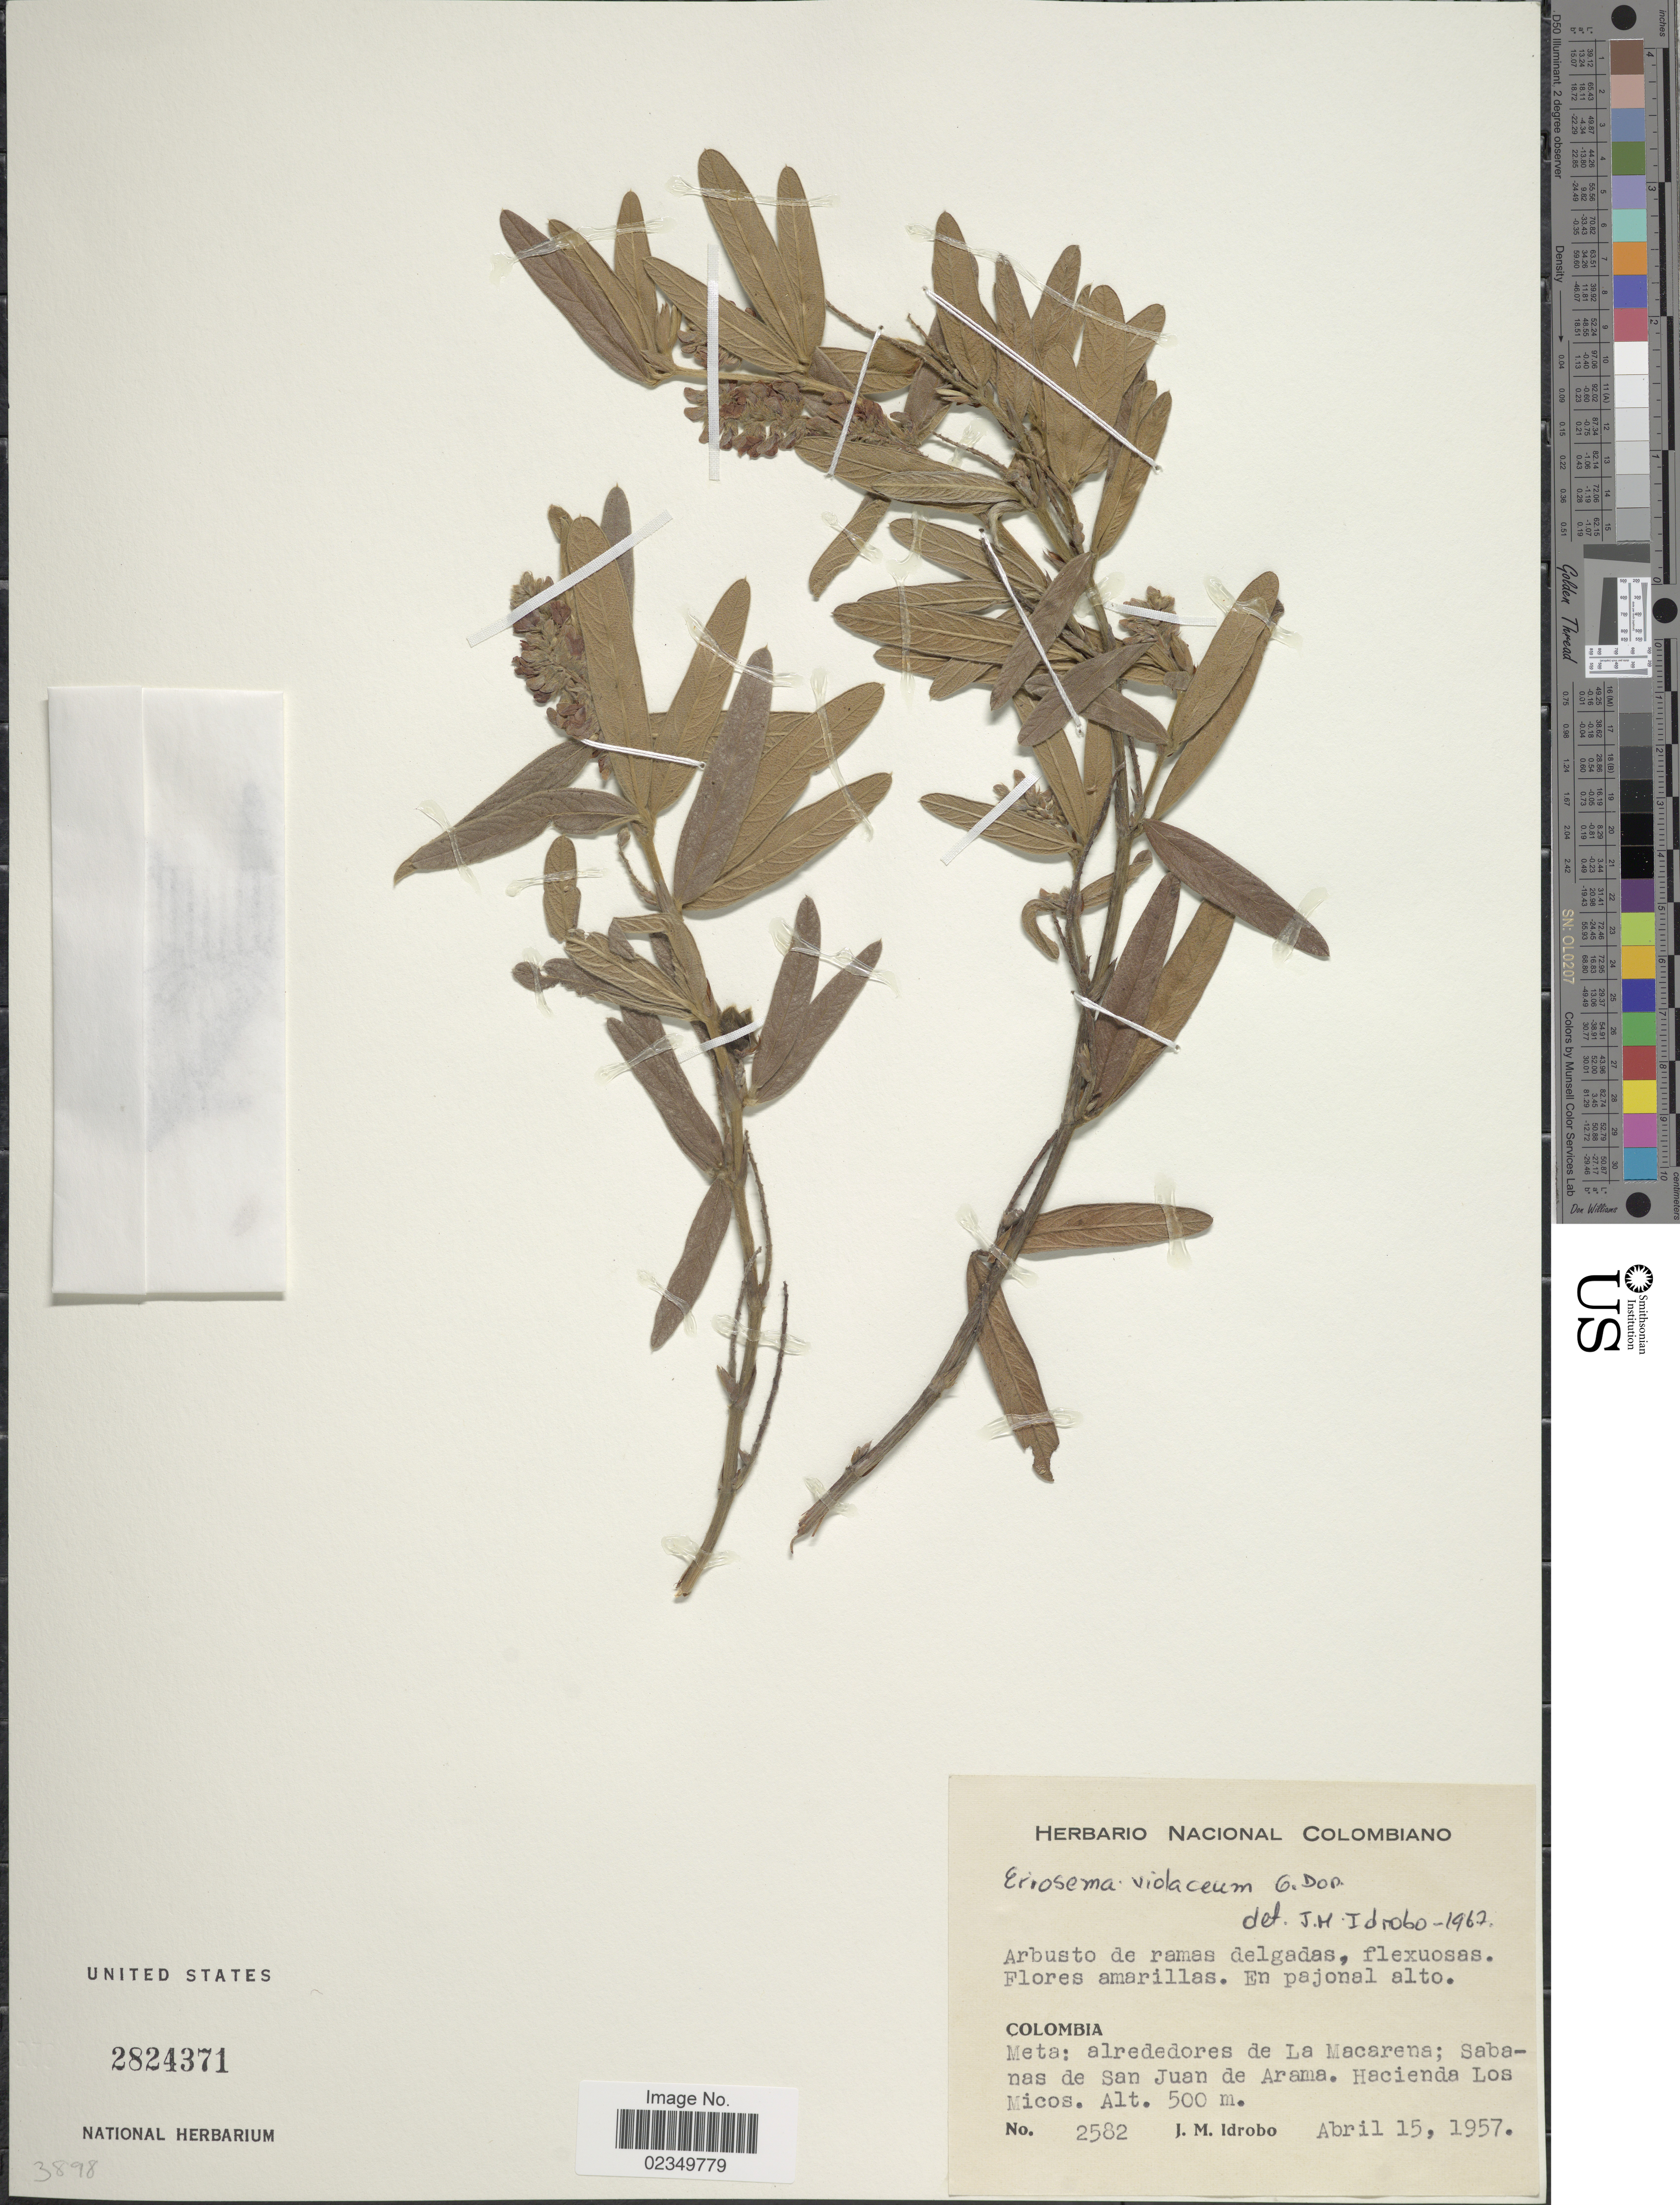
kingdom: Plantae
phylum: Tracheophyta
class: Magnoliopsida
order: Fabales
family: Fabaceae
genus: Eriosema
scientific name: Eriosema violaceum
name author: (Aubl.) G. Don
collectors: J. M. Idrobo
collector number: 2582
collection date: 1957-04-15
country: Colombia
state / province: Meta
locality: Alrededores de La Macarena; Sabanas de San Juan de Arama. Hacienda Los Micos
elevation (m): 500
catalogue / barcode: US 2824371